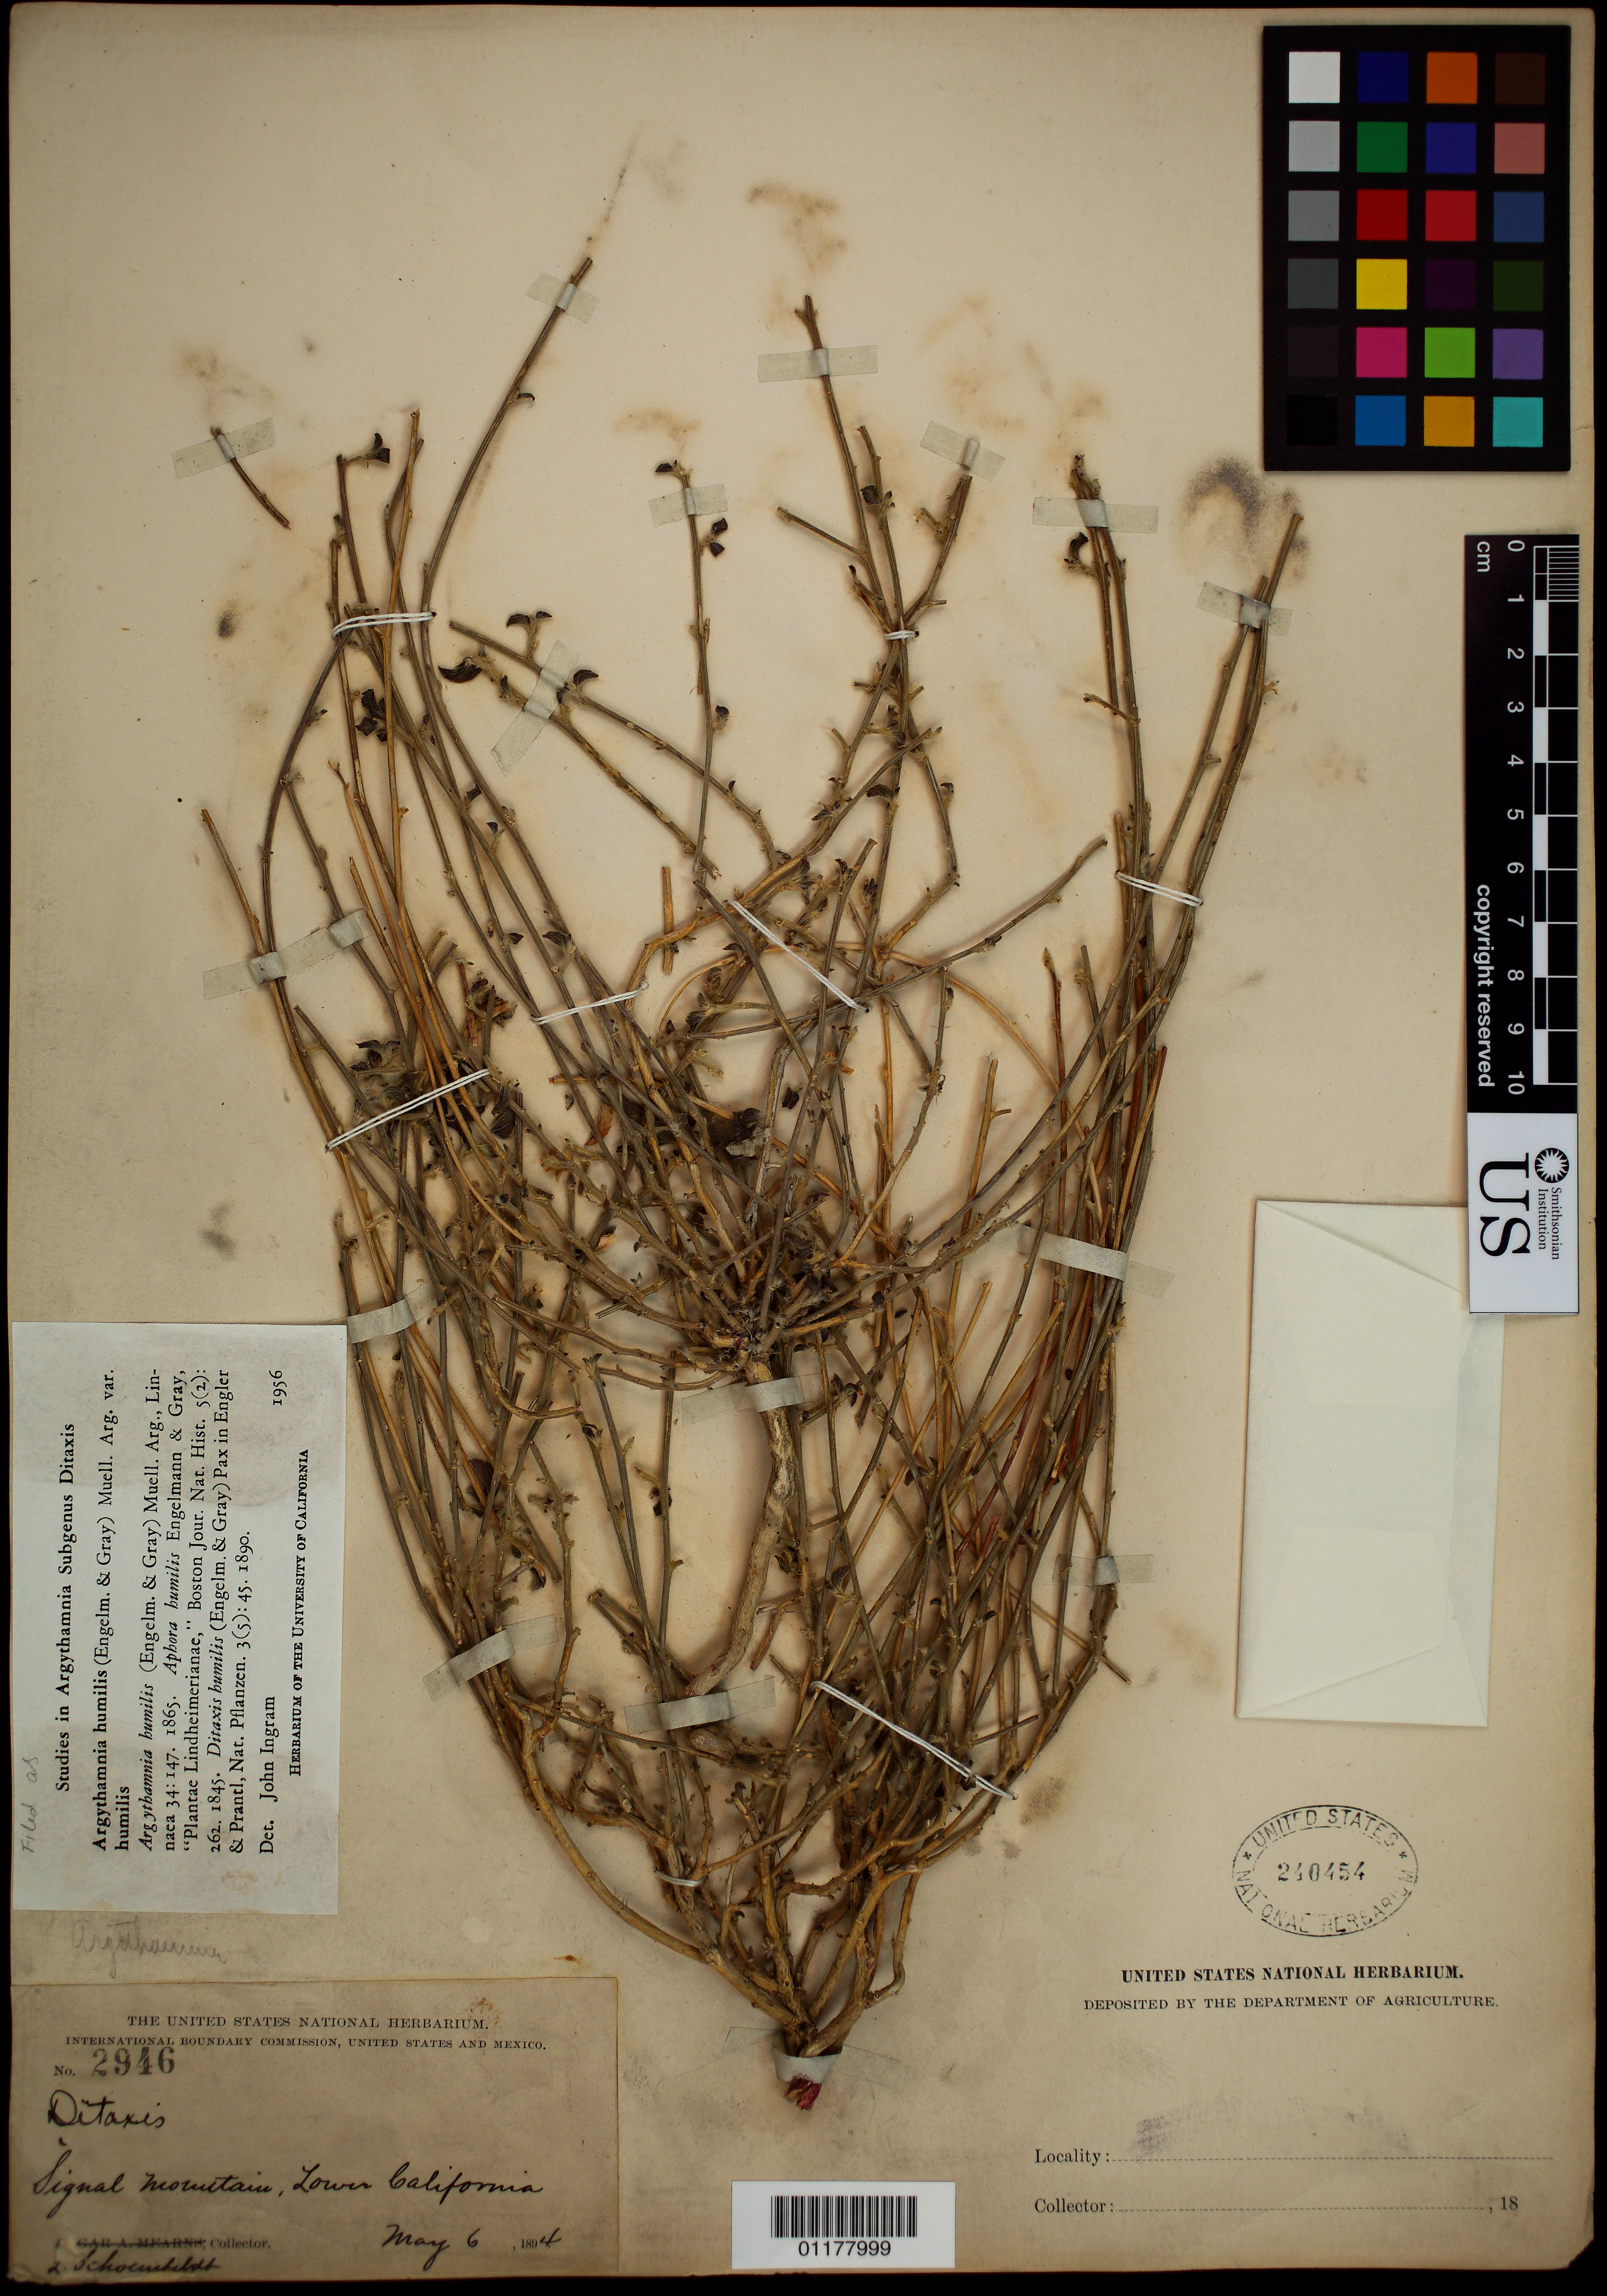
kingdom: Plantae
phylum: Tracheophyta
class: Magnoliopsida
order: Malpighiales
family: Euphorbiaceae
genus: Argythamnia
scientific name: Argythamnia humilis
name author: (Engelm. & A. Gray) Müll. Arg.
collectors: L. Schoenfeldt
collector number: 2946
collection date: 1894-05-06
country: Mexico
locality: Signal Mountain, Lower California.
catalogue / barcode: US 240454